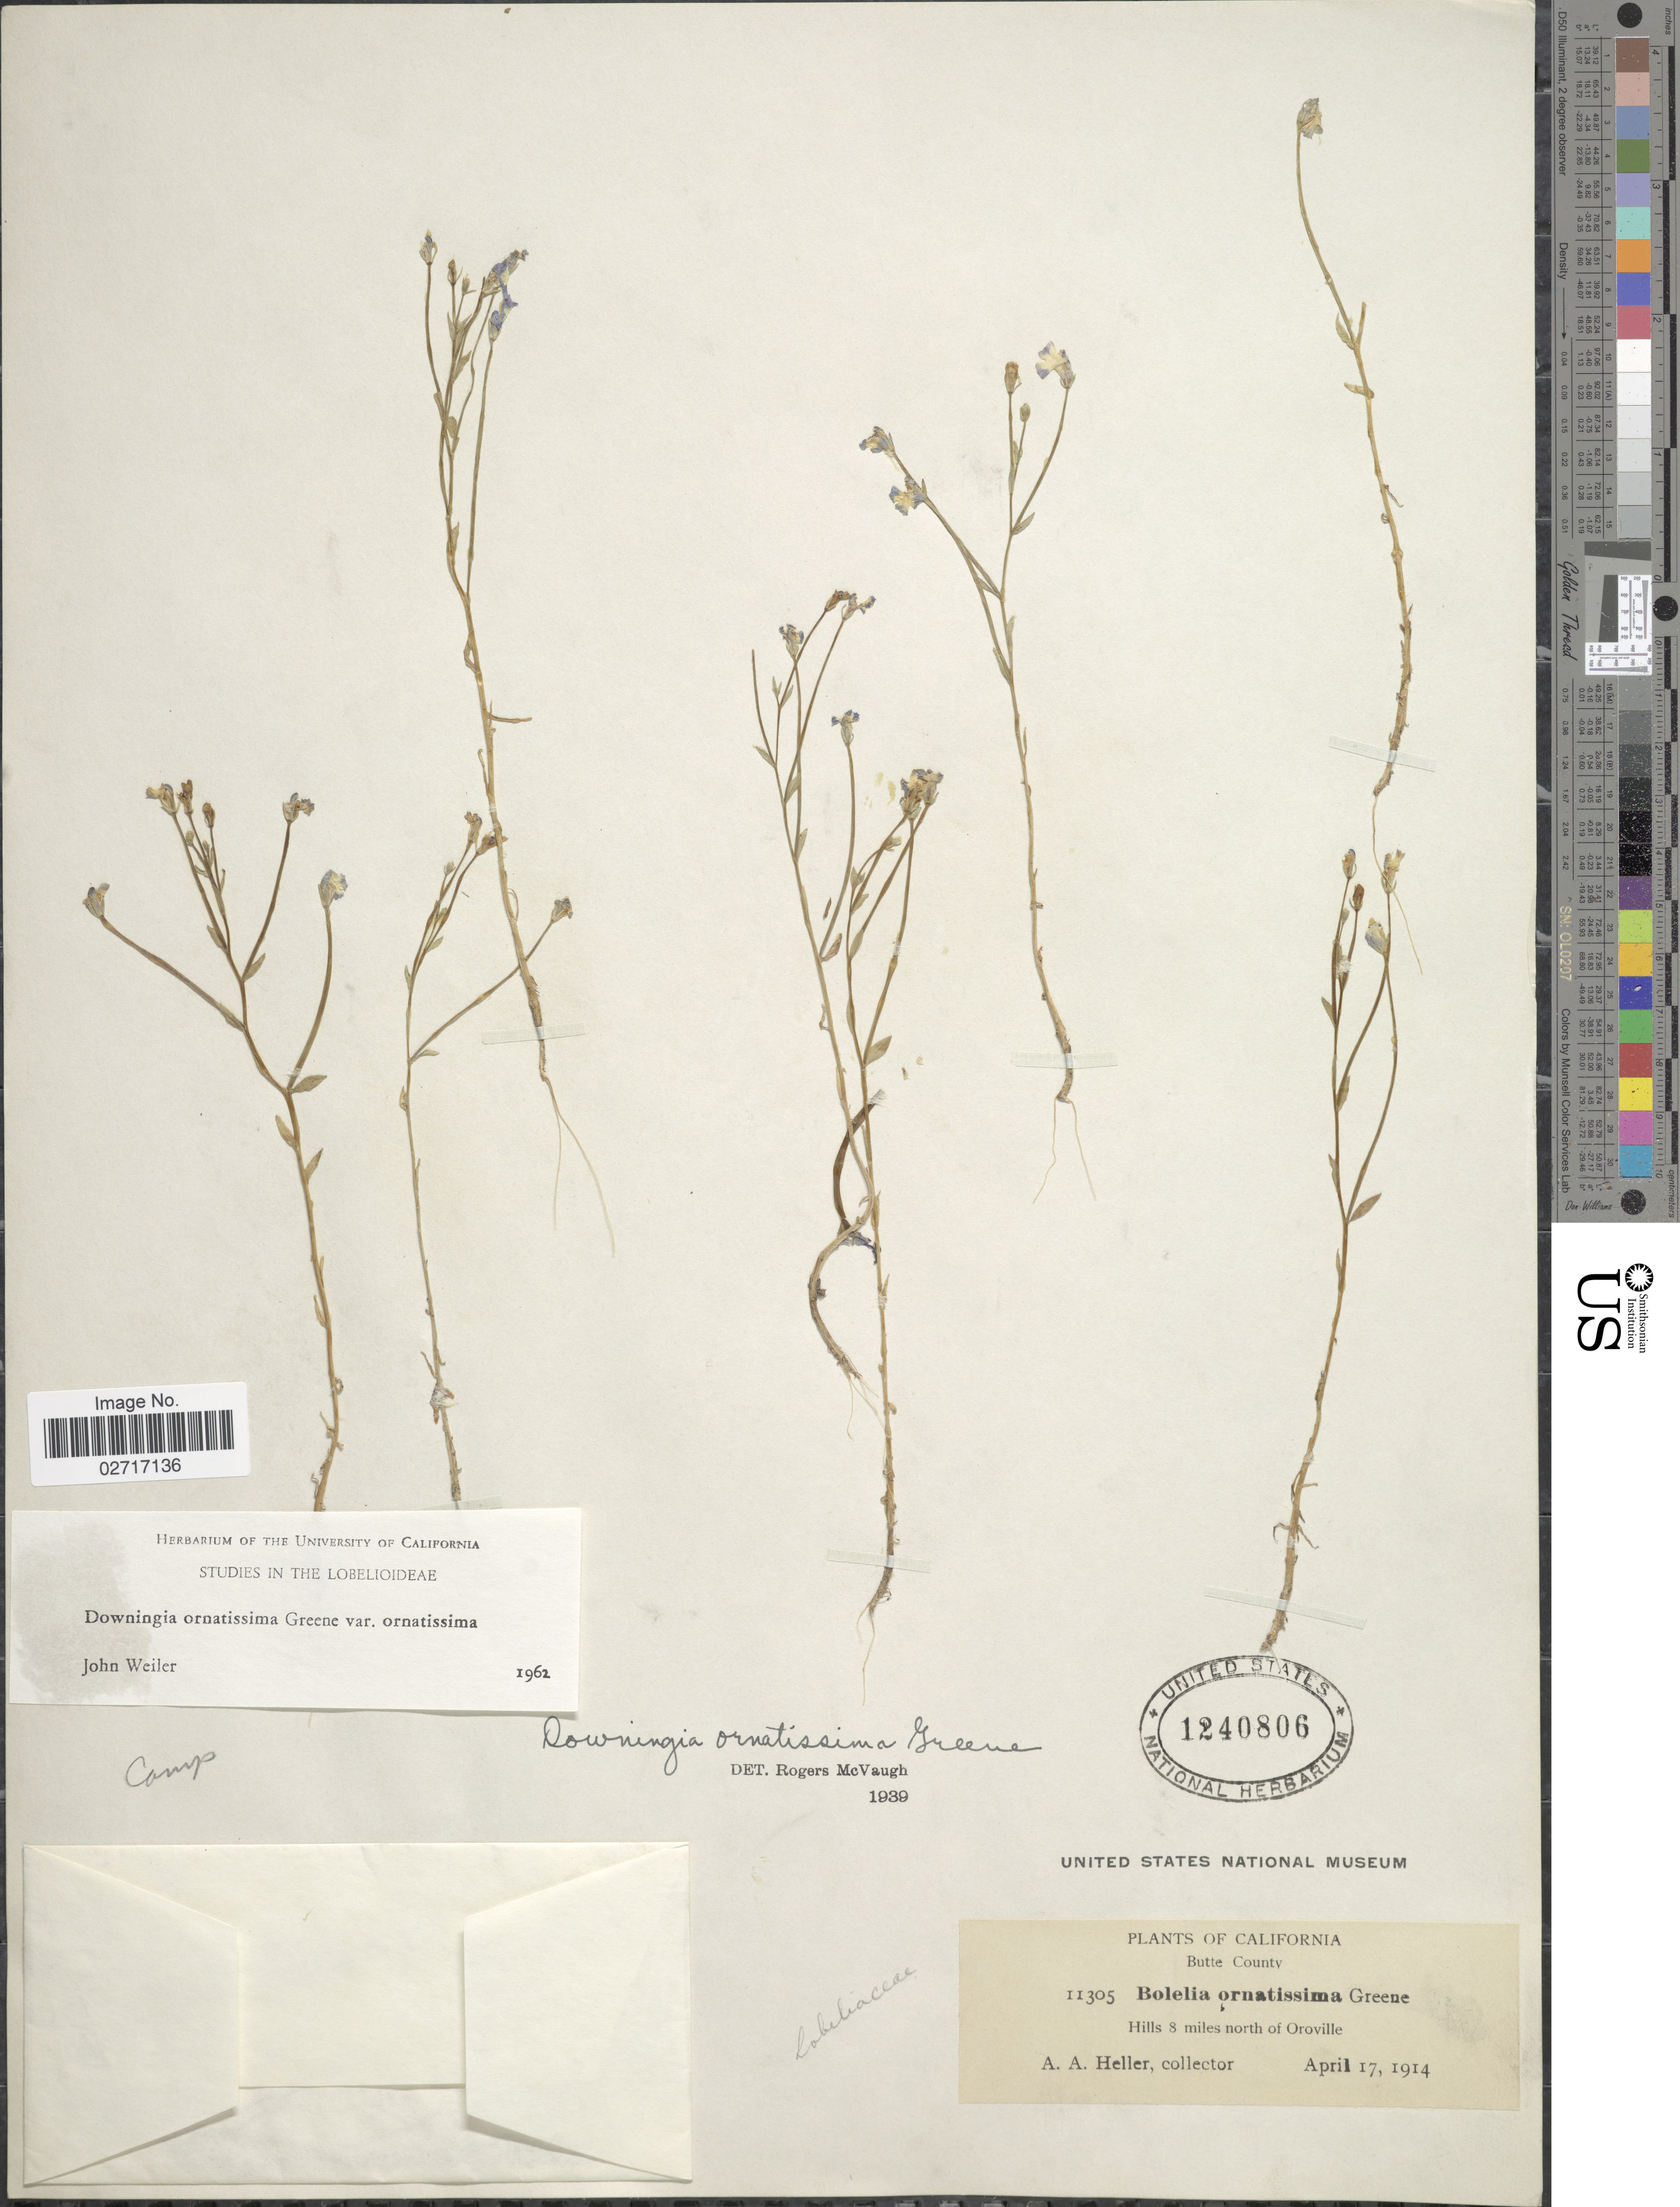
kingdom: Plantae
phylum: Tracheophyta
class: Magnoliopsida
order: Asterales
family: Campanulaceae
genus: Downingia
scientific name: Downingia ornatissima var. ornatissima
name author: Greene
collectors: A. A. Heller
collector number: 11305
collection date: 1914-04-17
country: United States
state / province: California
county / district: Butte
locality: Butte County. Hills 8 miles north of Oroville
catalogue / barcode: US 1240806